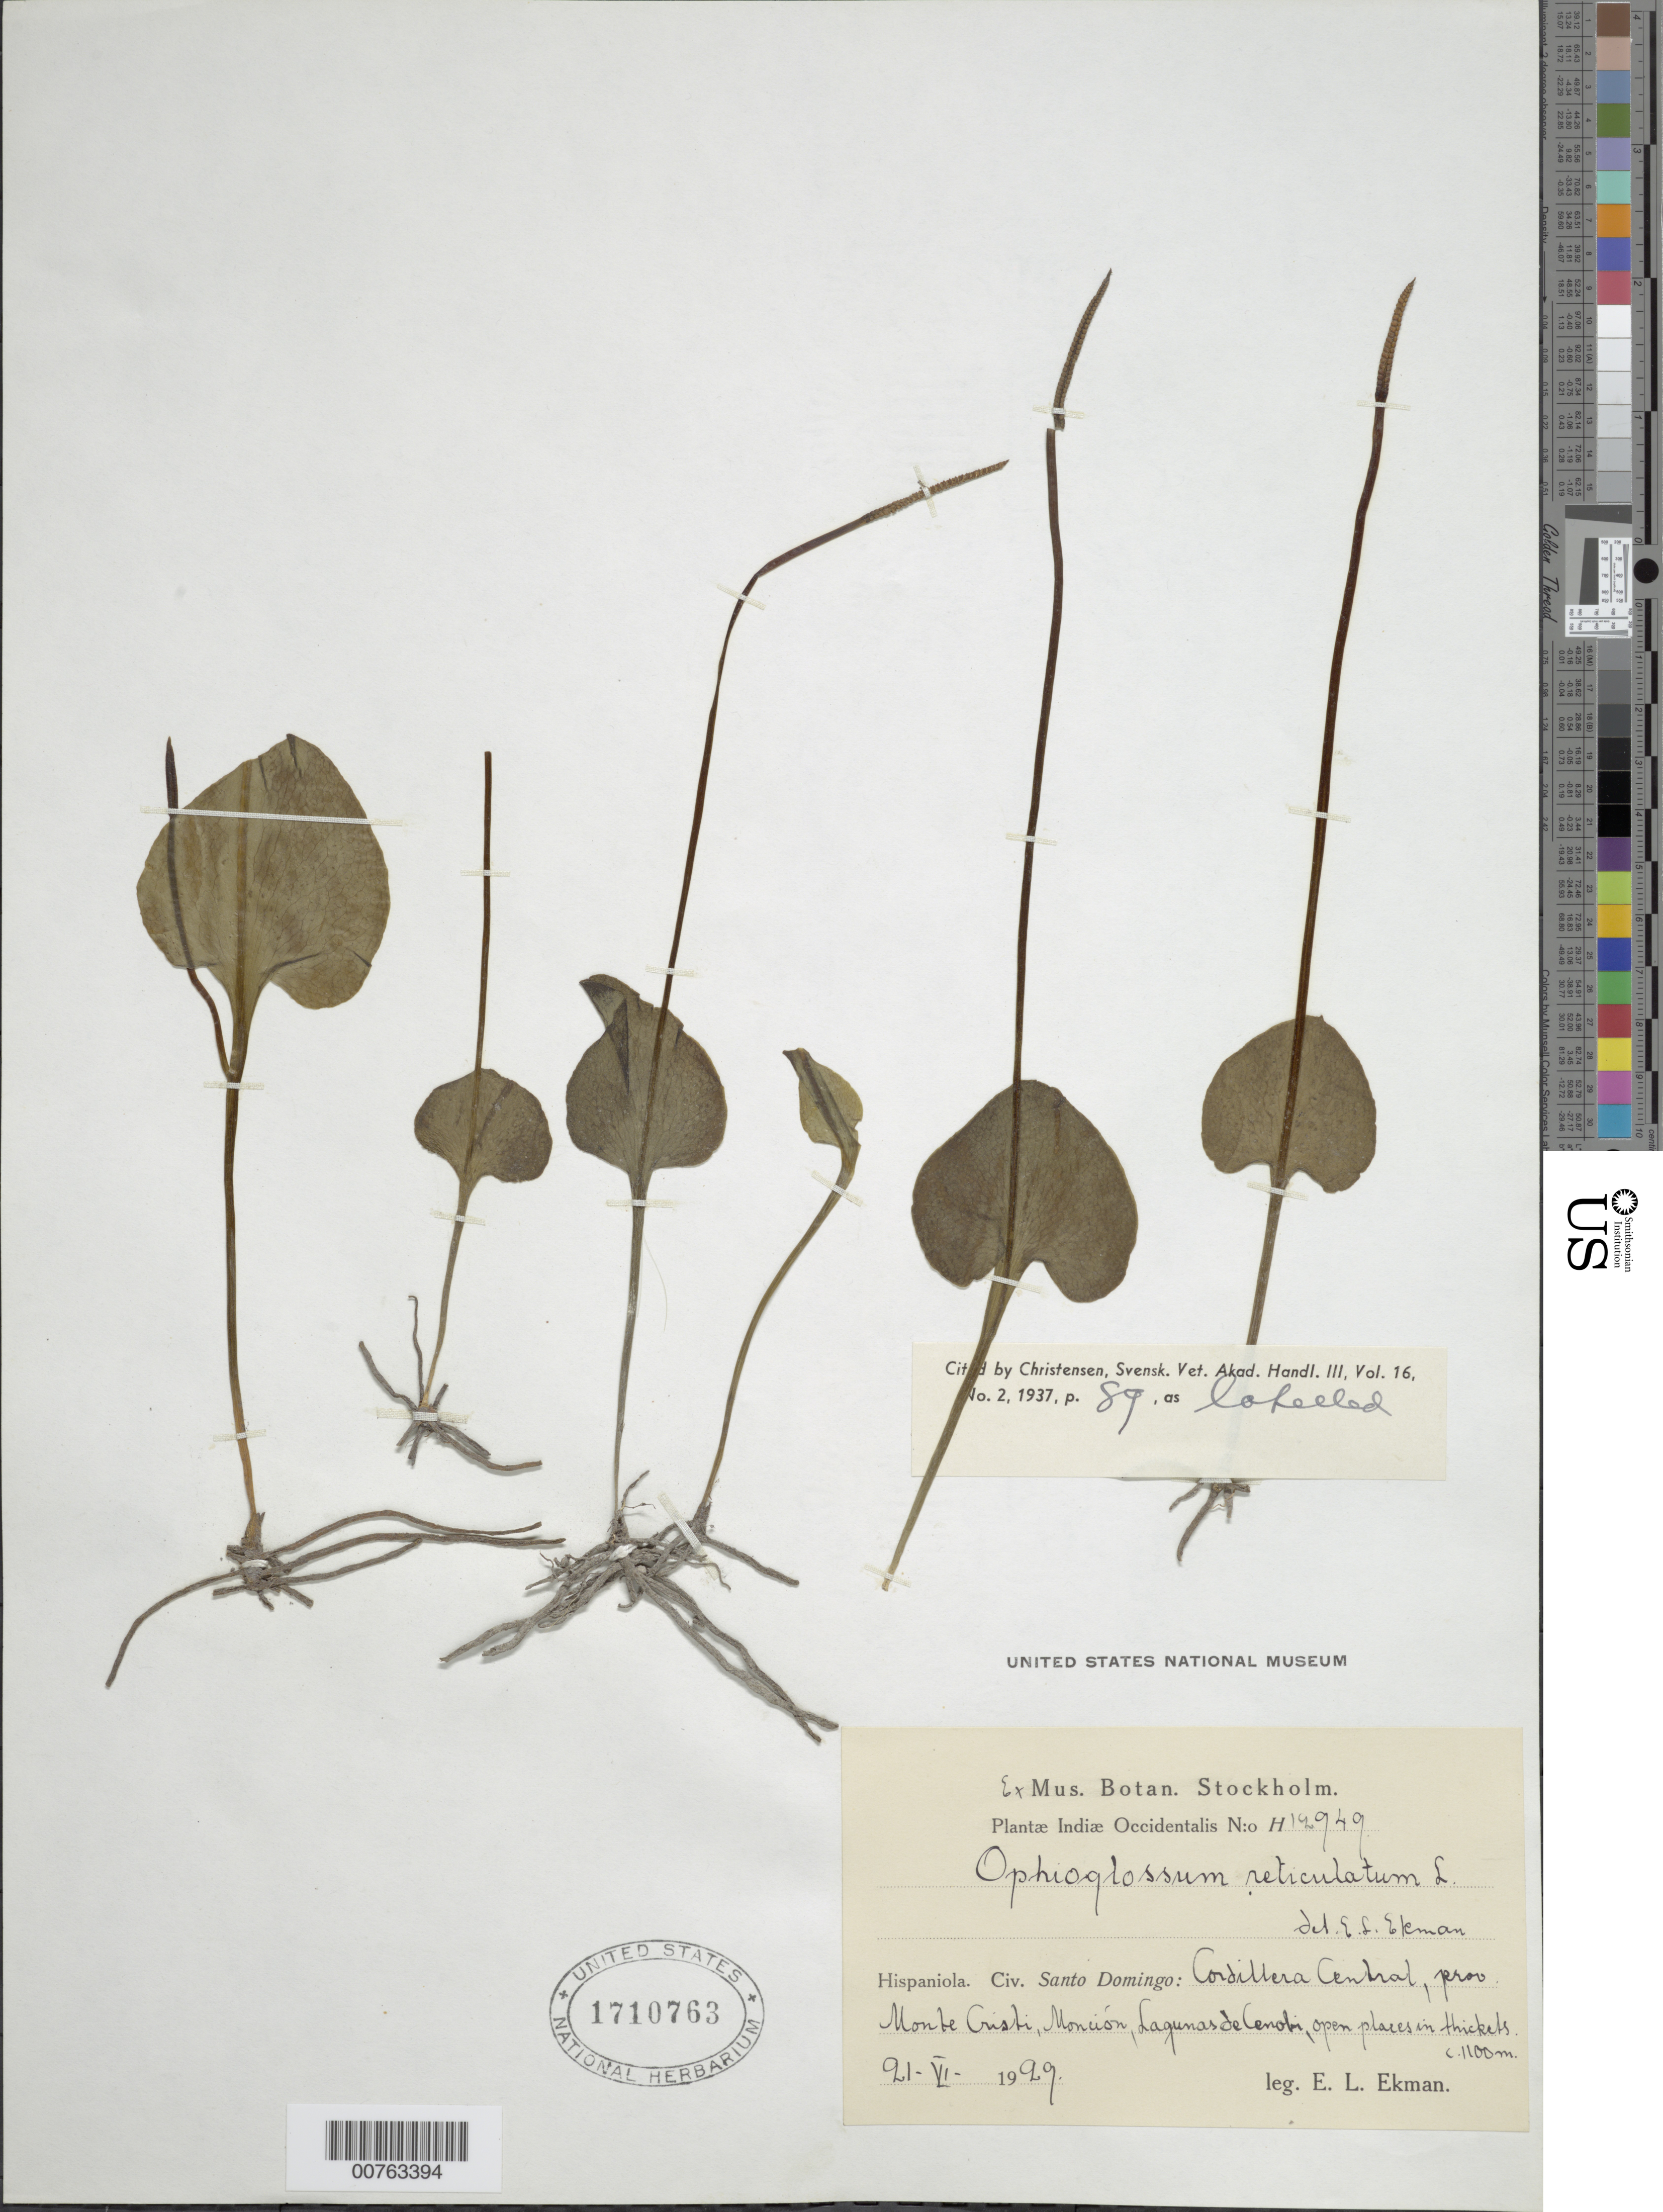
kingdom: Plantae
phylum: Tracheophyta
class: Polypodiopsida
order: Ophioglossales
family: Ophioglossaceae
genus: Ophioglossum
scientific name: Ophioglossum reticulatum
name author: L.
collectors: E. L. Ekman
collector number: H 12949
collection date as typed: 21 Jul 1929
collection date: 1929-07-21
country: Dominican Republic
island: Hispaniola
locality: Cordillera Central, Provincia Monte Cristi, Monción, Lagunas de Cenobi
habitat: Open places in thickets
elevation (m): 1100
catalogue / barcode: US 1710763